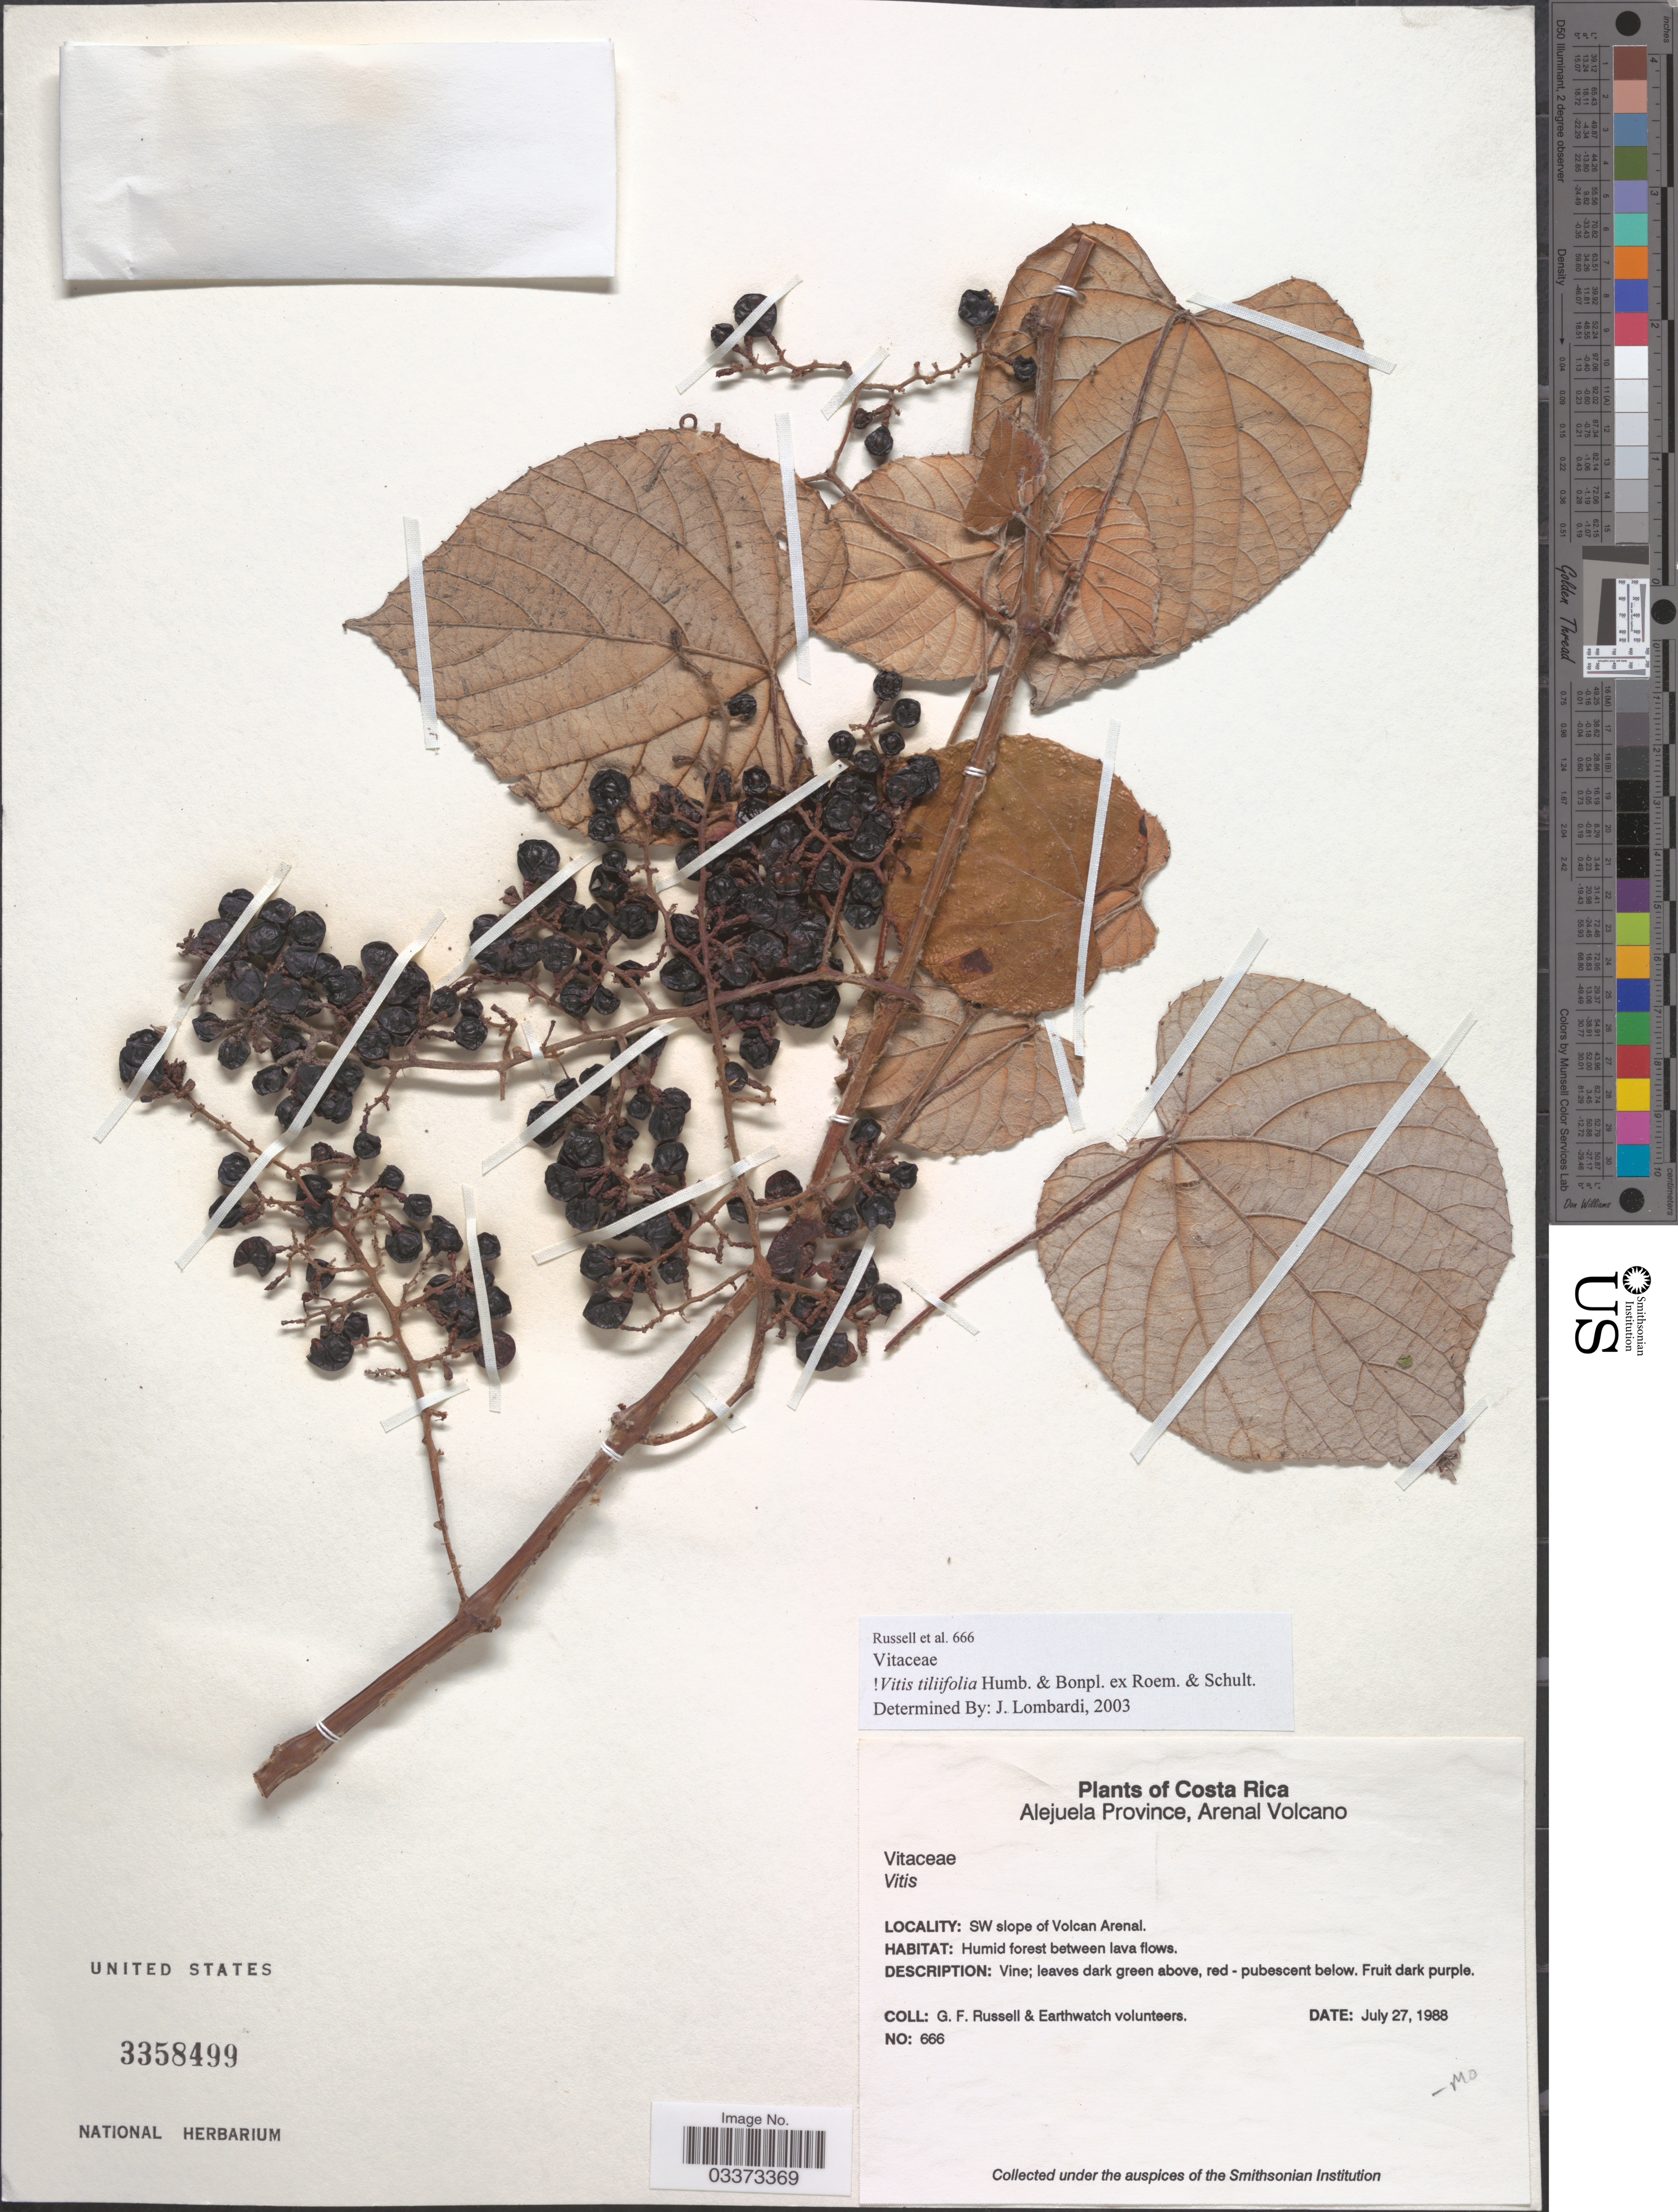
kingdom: Plantae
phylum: Tracheophyta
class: Magnoliopsida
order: Vitales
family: Vitaceae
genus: Vitis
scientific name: Vitis tiliaefolia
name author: Willd.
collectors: G. Russell & Earthwatch Volunteers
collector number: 666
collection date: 1988-07-27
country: Costa Rica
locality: Alejuela Province, Arenal Volcano. SW slope of Volcan Arenal.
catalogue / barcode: US 3358499